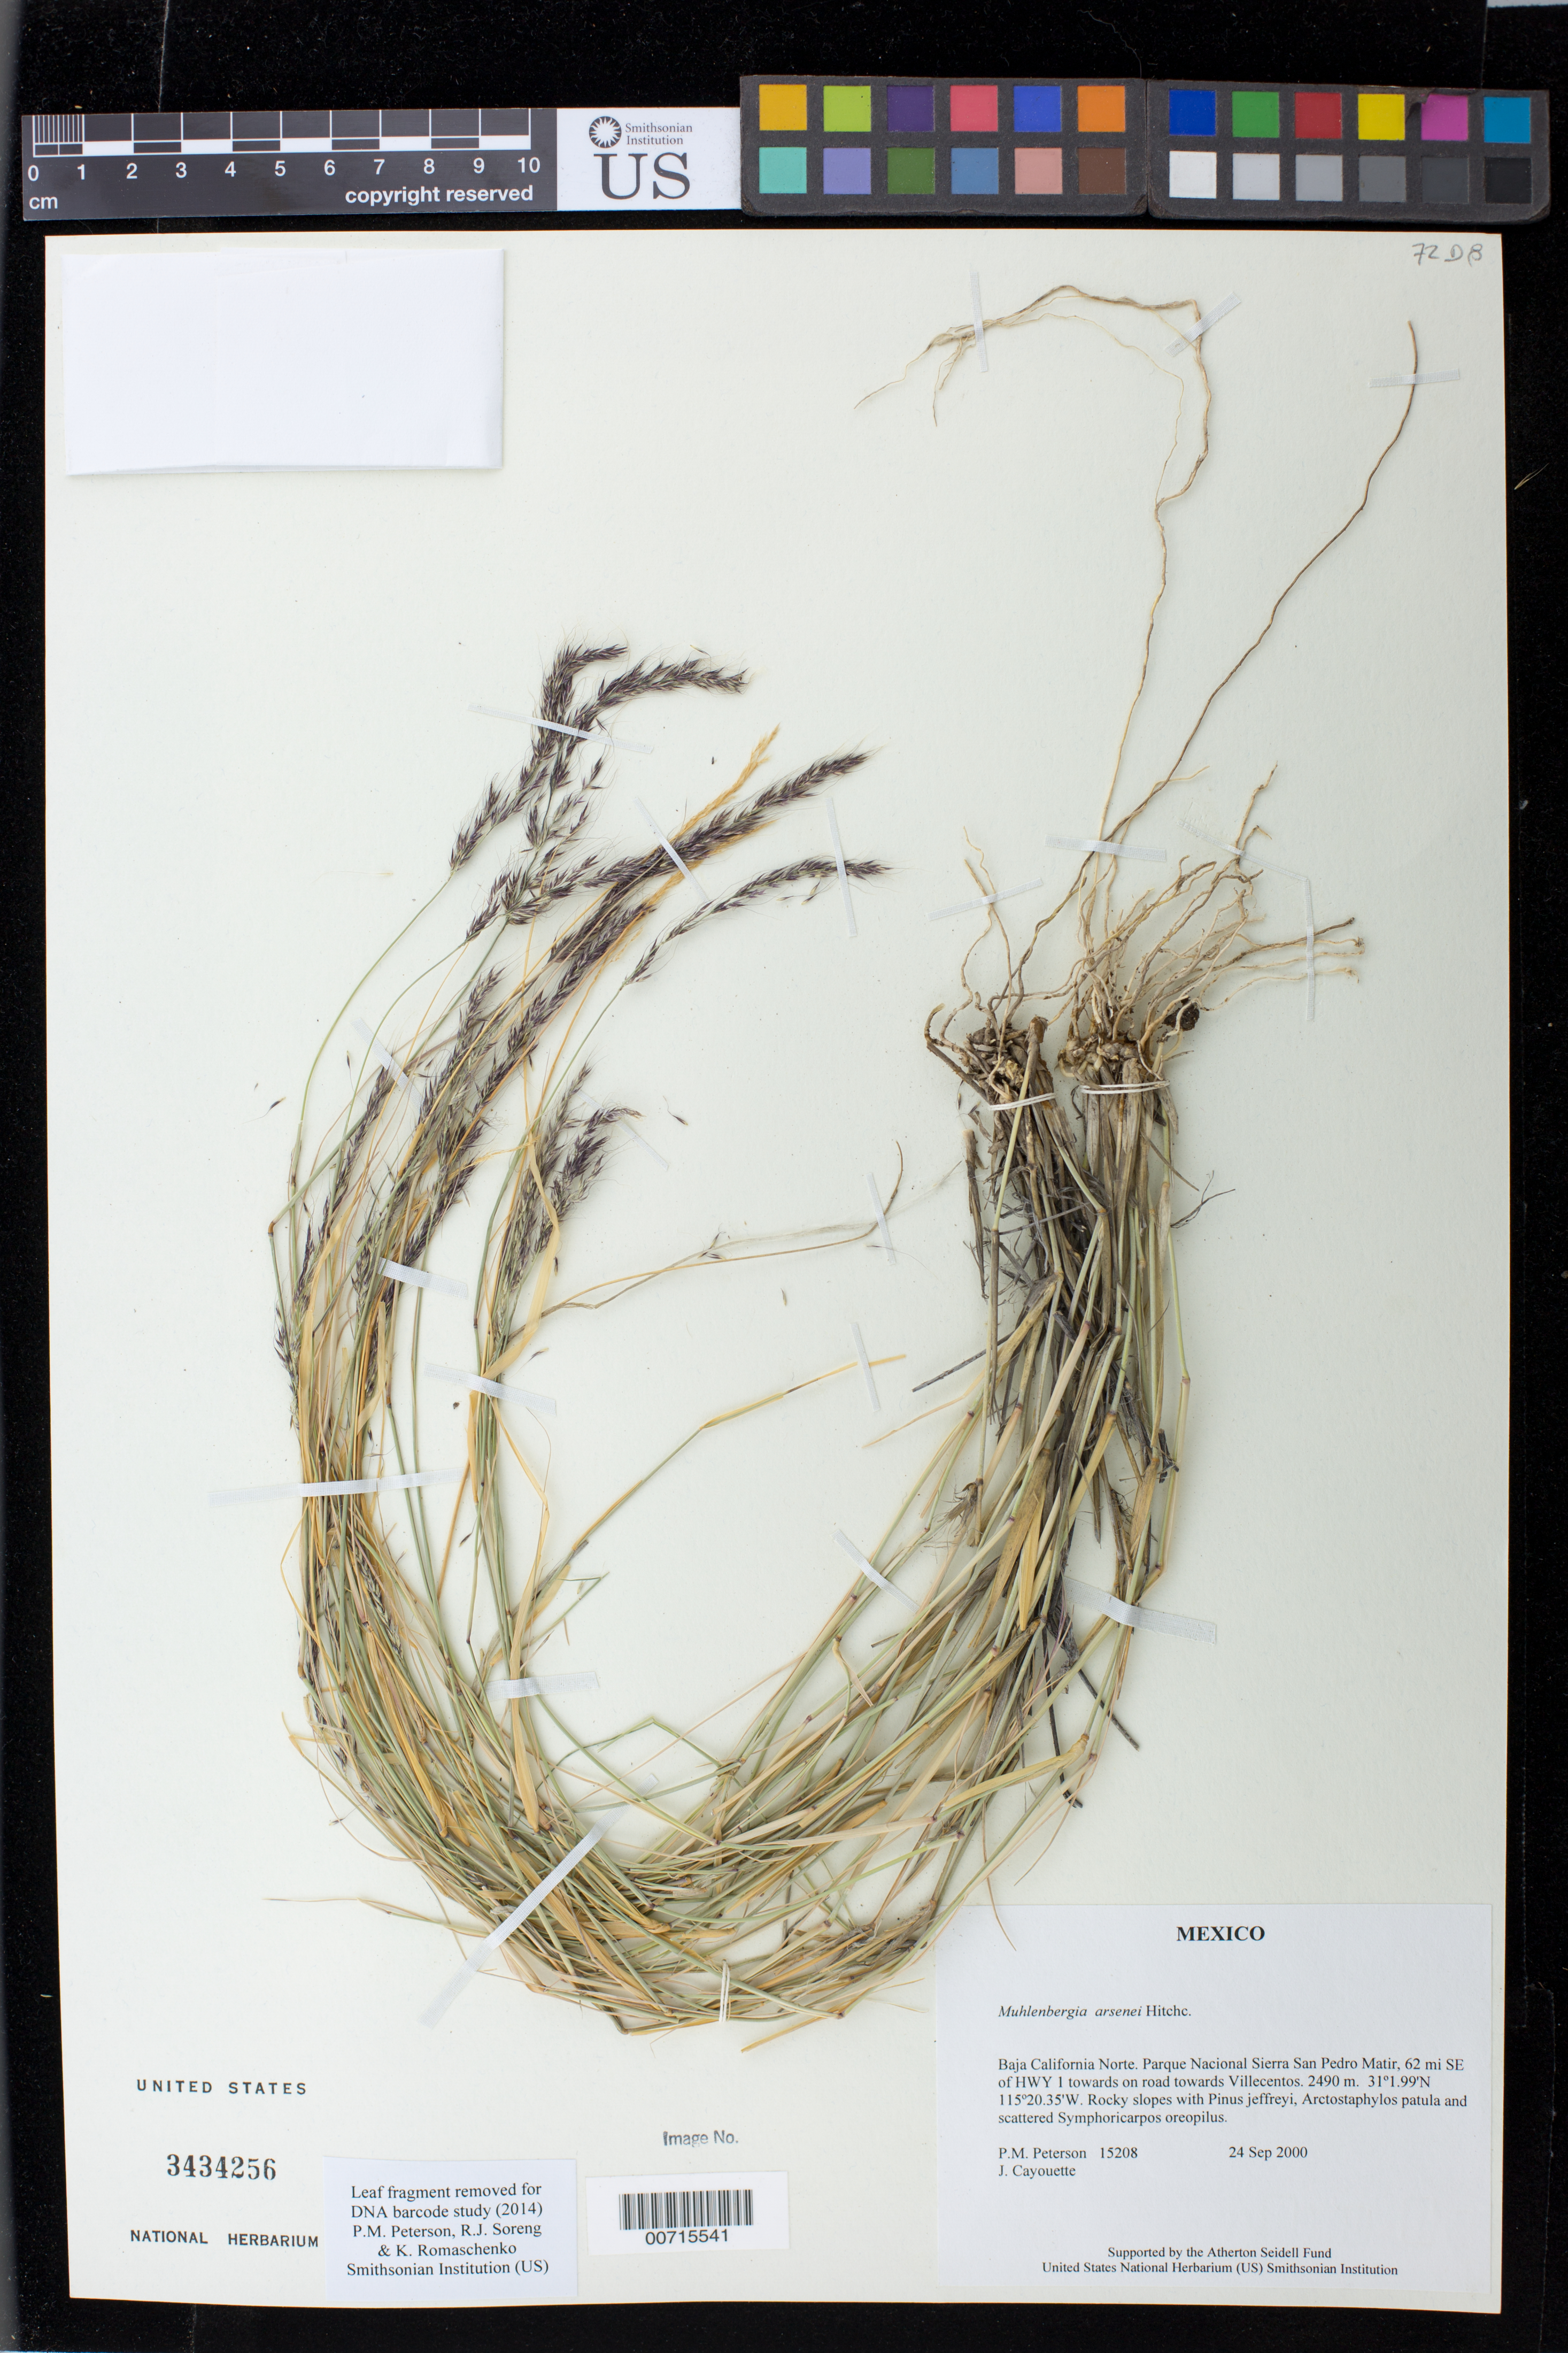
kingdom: Plantae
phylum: Tracheophyta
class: Liliopsida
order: Poales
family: Poaceae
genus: Muhlenbergia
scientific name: Muhlenbergia arsenei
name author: Hitchc.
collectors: P. M. Peterson & J. Cayouette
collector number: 15208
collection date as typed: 24 Sep 2000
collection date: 2000-09-24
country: Mexico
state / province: Baja California Norte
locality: Parque Nacional Sierra San Pedro Matir, 62 mi SE of HWY 1 towards on road towards Villecentos.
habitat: Rocky slopes with Pinus jeffreyi, Arctostaphylos patula and scattered Symphoricarpos oreopilus.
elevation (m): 2490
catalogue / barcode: US 3434256